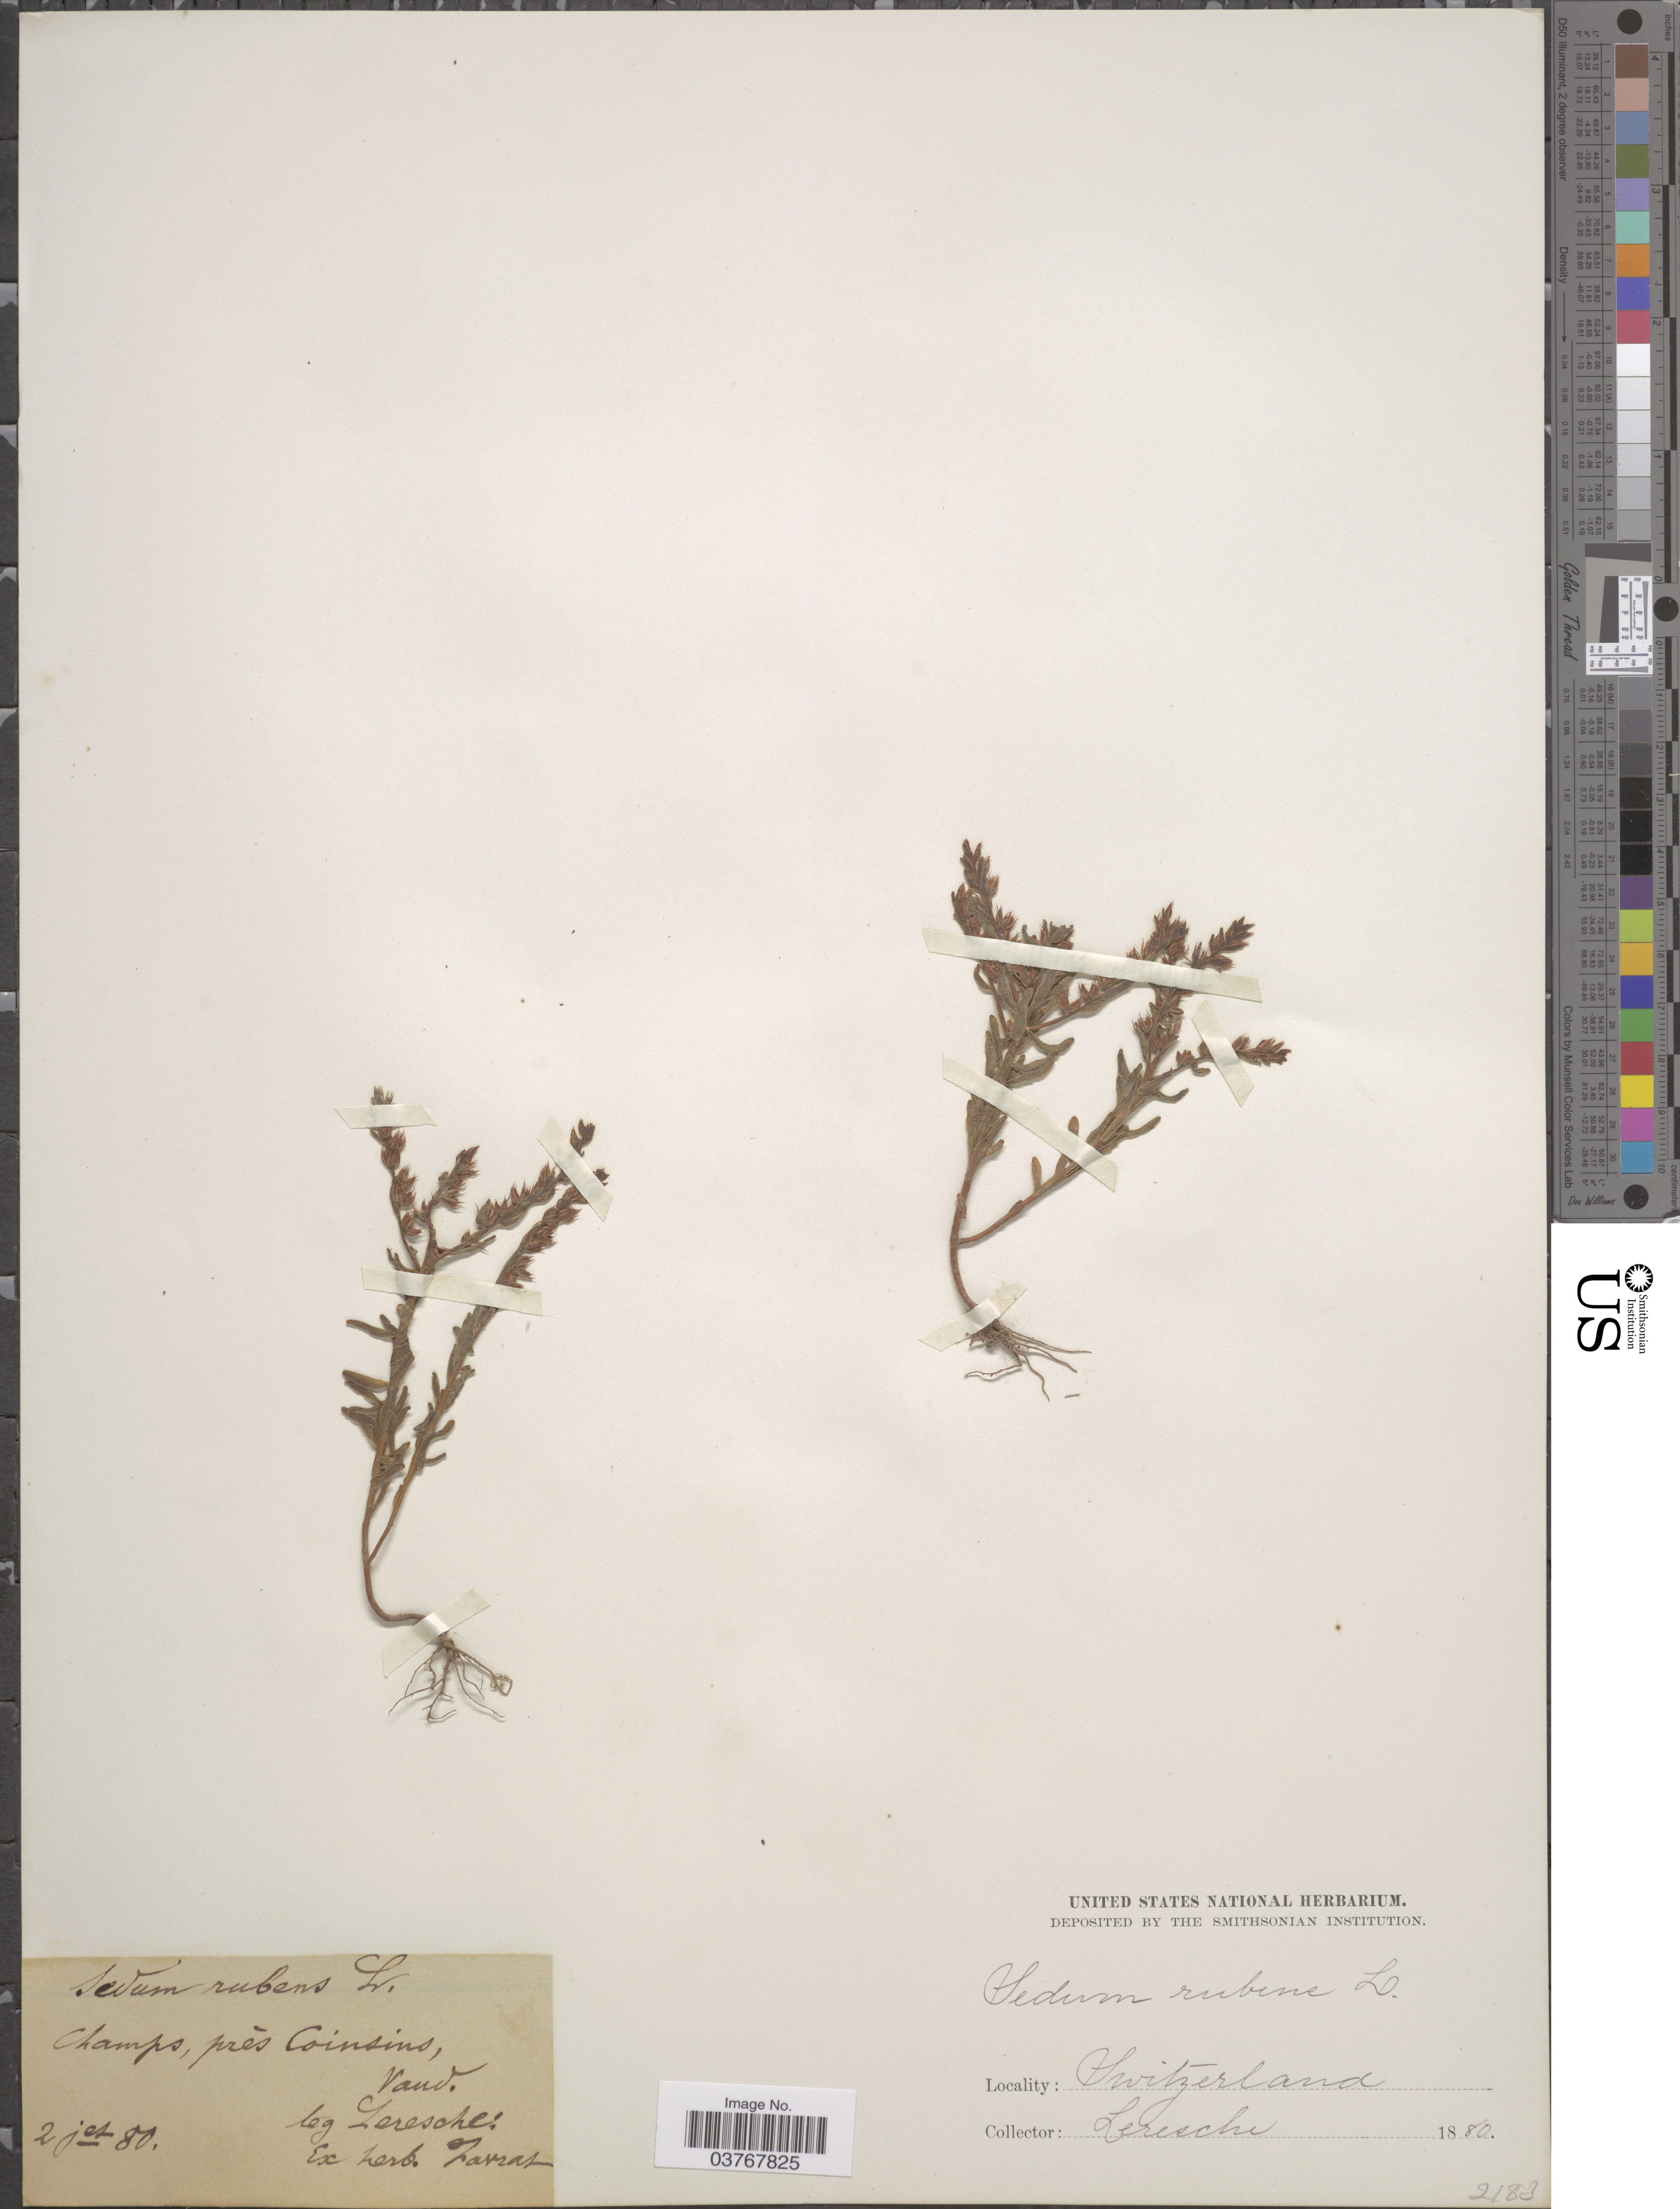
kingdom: Plantae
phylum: Tracheophyta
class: Magnoliopsida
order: Saxifragales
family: Crassulaceae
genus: Sedum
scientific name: Sedum rubens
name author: L.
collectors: Leresche, --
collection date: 1880-07-02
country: Switzerland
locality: Champs, près Coinsins, Vaud.